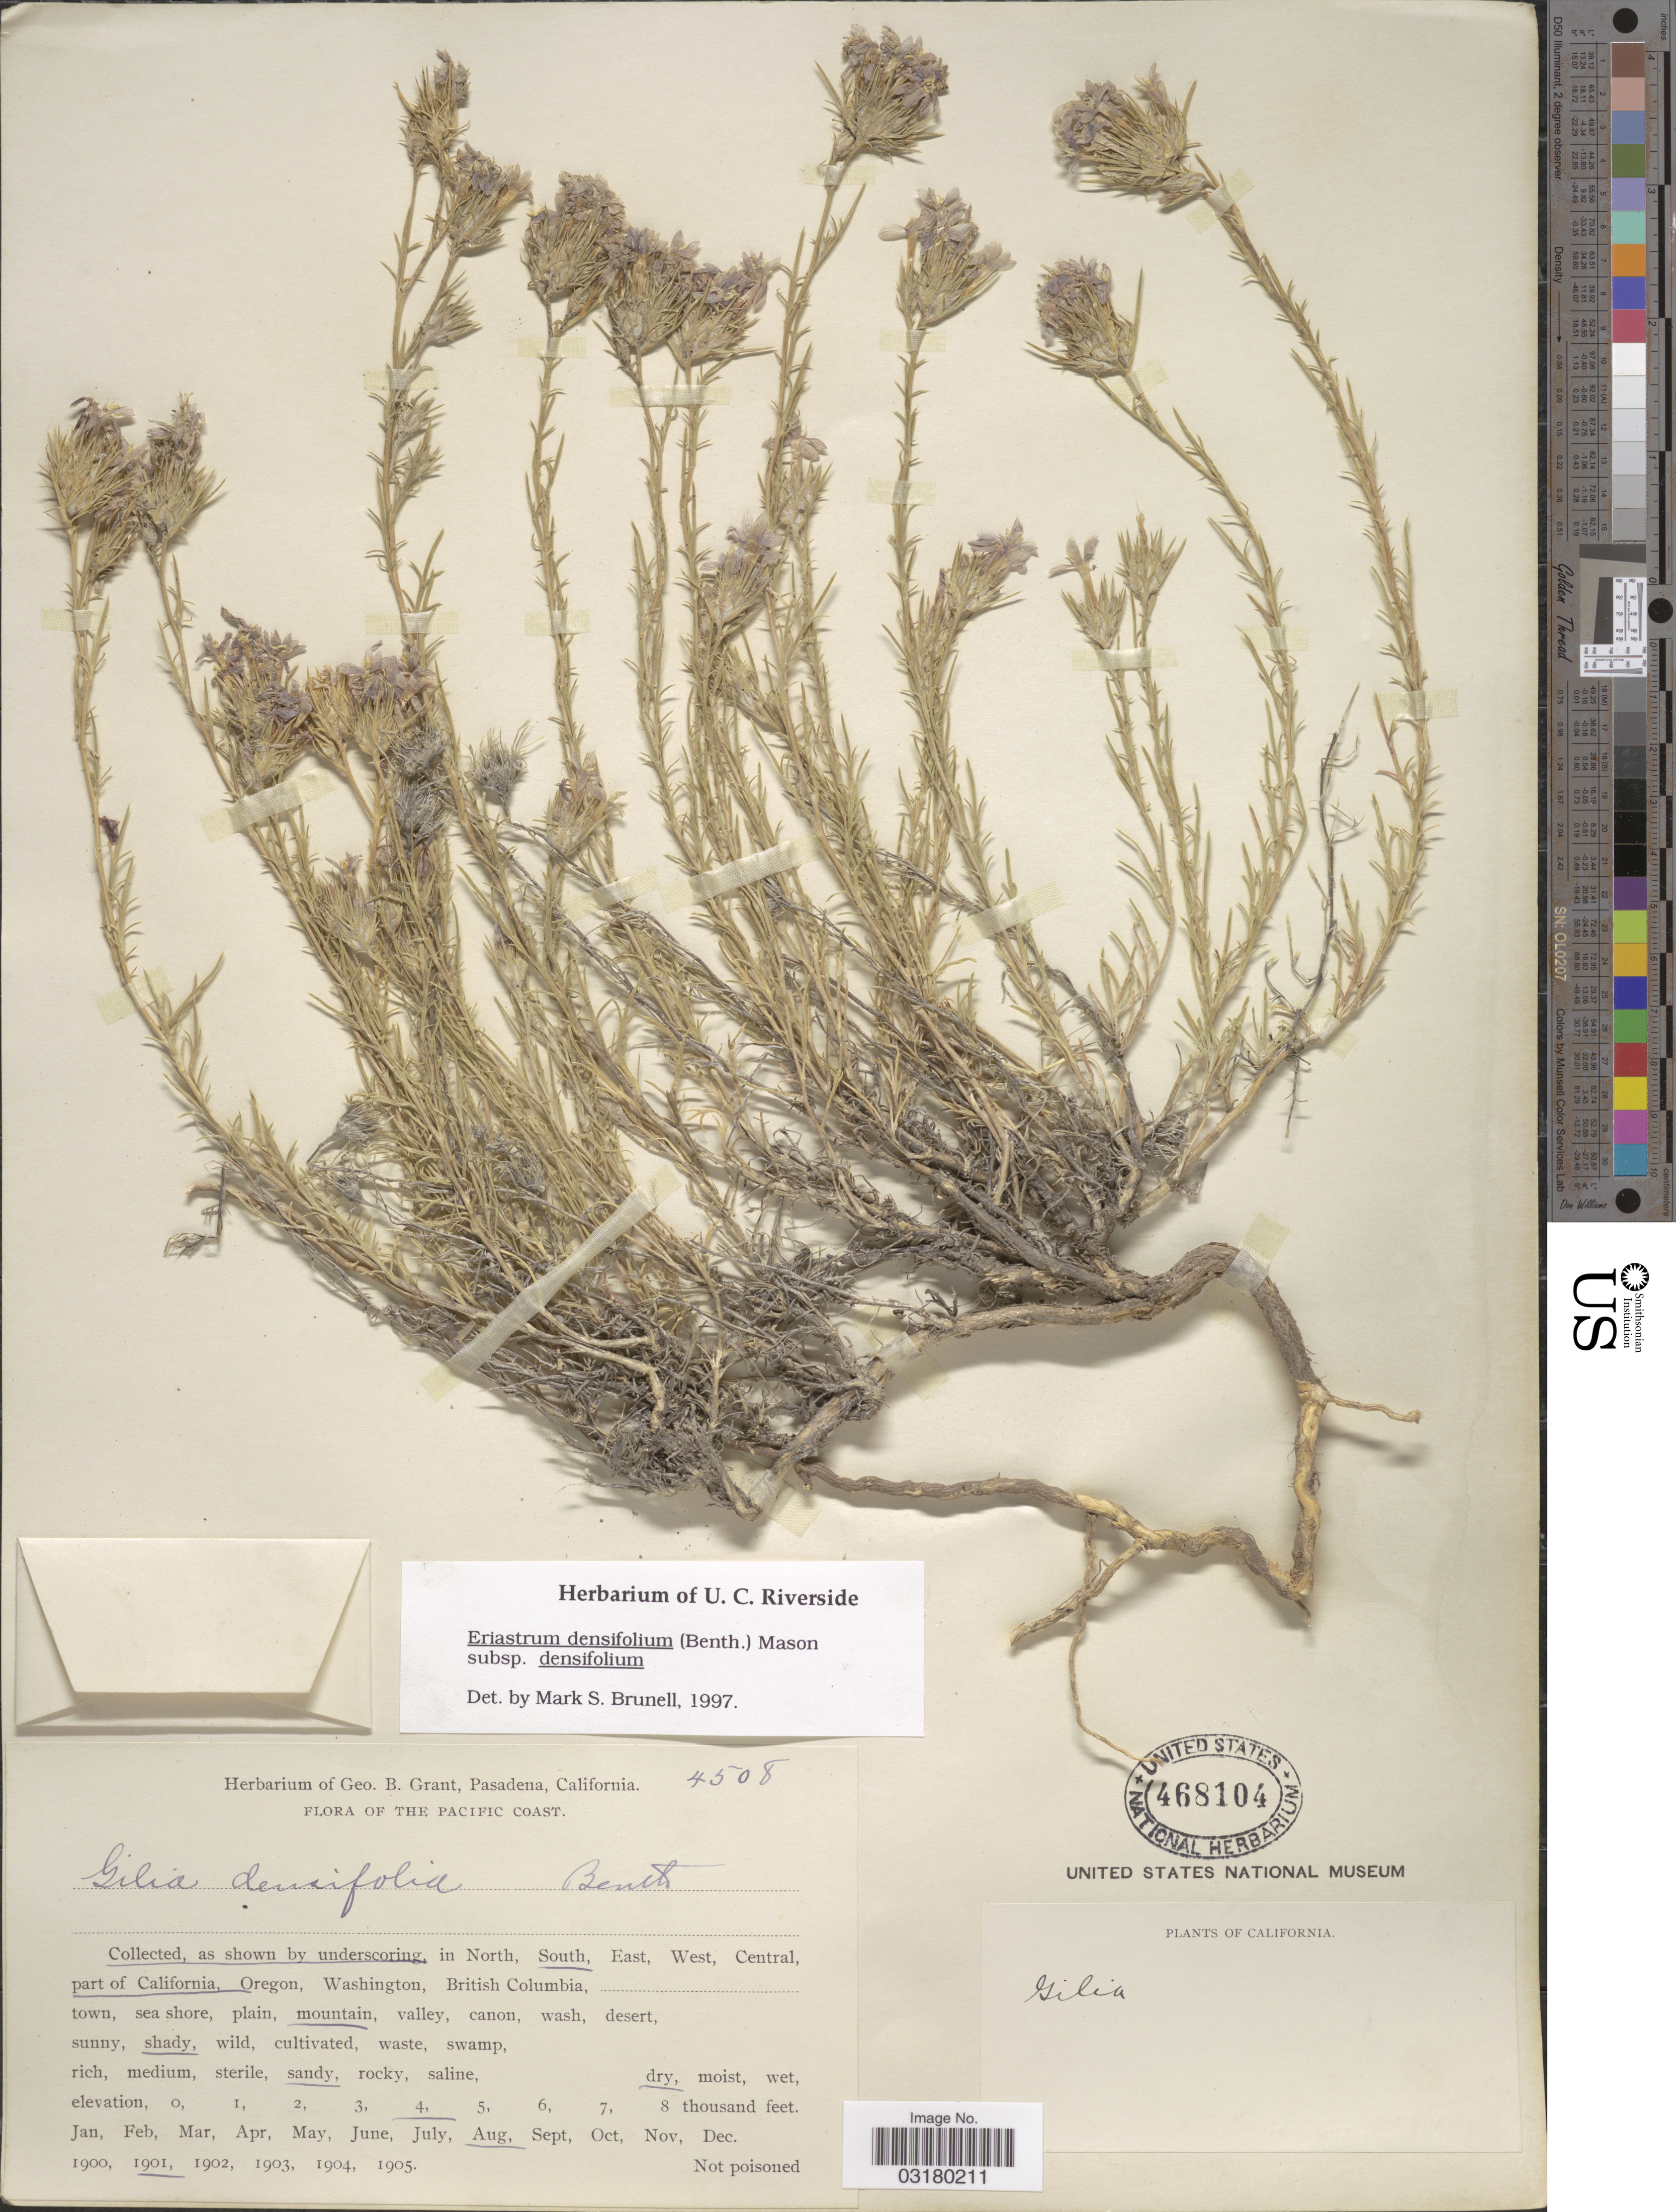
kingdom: Plantae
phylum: Tracheophyta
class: Magnoliopsida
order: Ericales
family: Polemoniaceae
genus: Eriastrum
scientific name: Eriastrum densifolium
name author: (Benth.) H. Mason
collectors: ex herb. Geo. B. Grant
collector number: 4508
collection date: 1901-08-04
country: United States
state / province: California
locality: The Pacific Coast. South part of California, mountain.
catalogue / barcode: US 468104